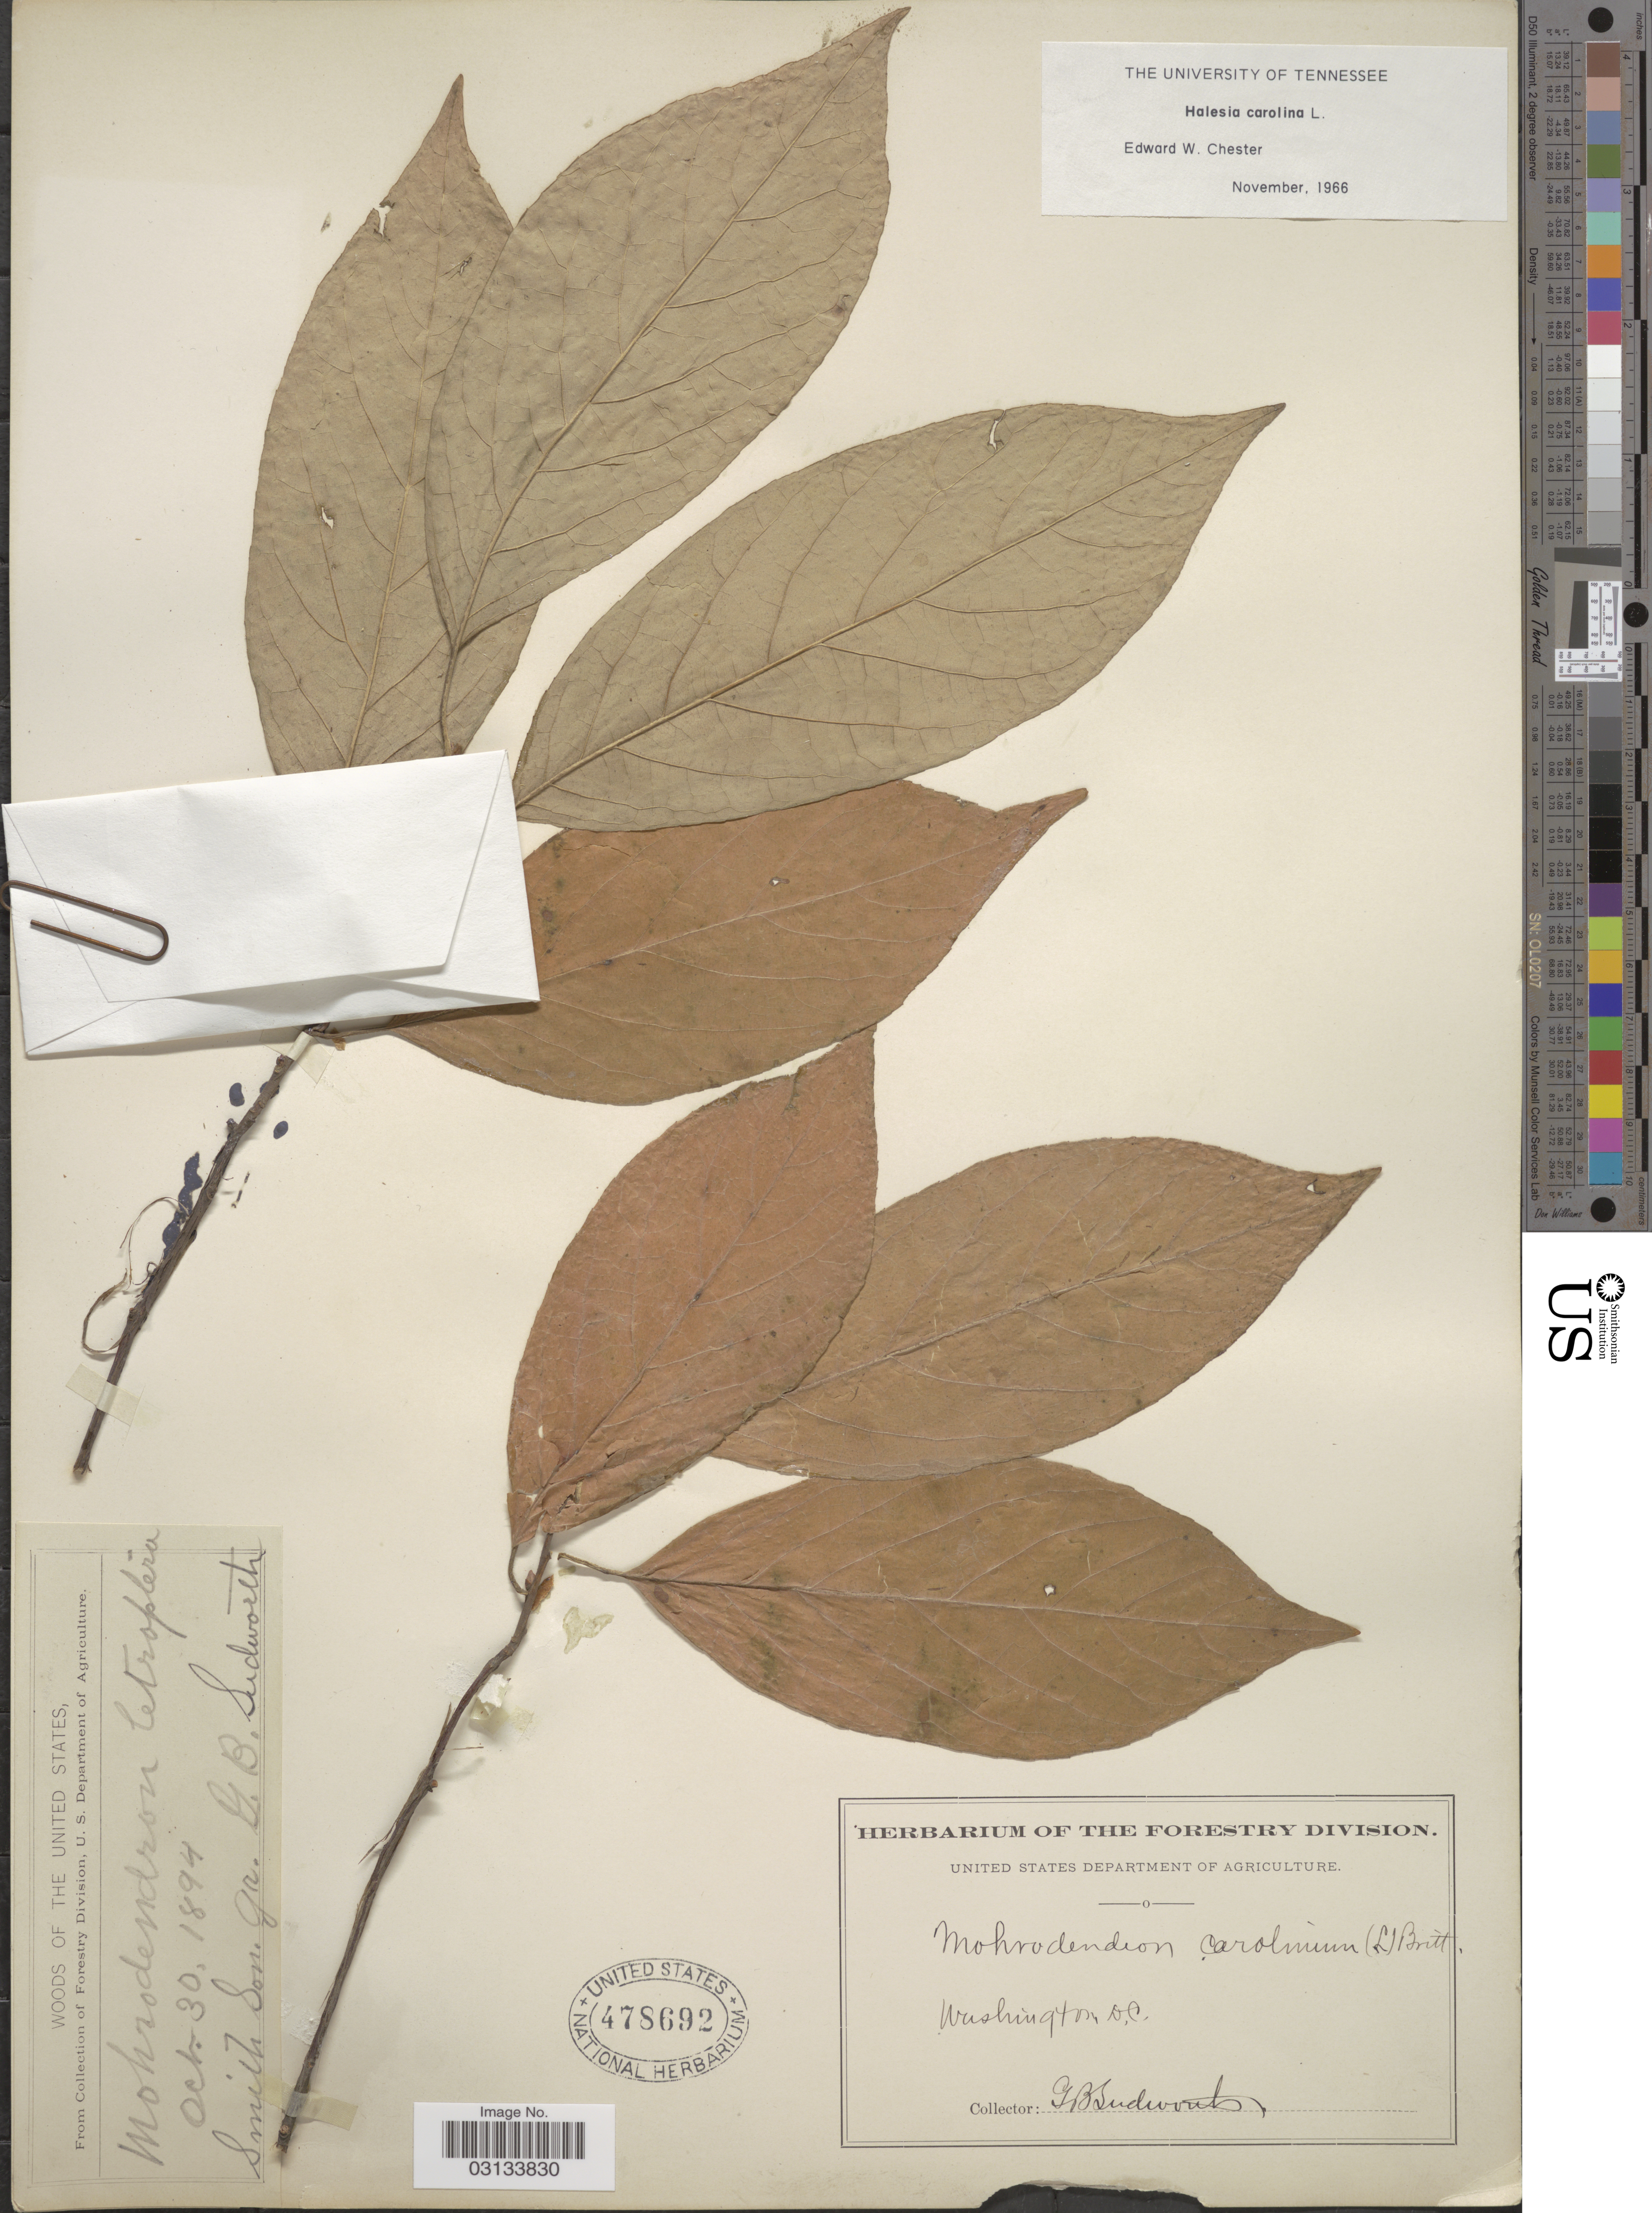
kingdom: Plantae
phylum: Tracheophyta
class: Magnoliopsida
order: Ericales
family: Styracaceae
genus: Halesia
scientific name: Halesia carolina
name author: L.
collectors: G. B. Sudworth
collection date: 1894-10-30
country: United States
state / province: District of Columbia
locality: Smithson. gr. Washington D. C.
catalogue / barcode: US 478692